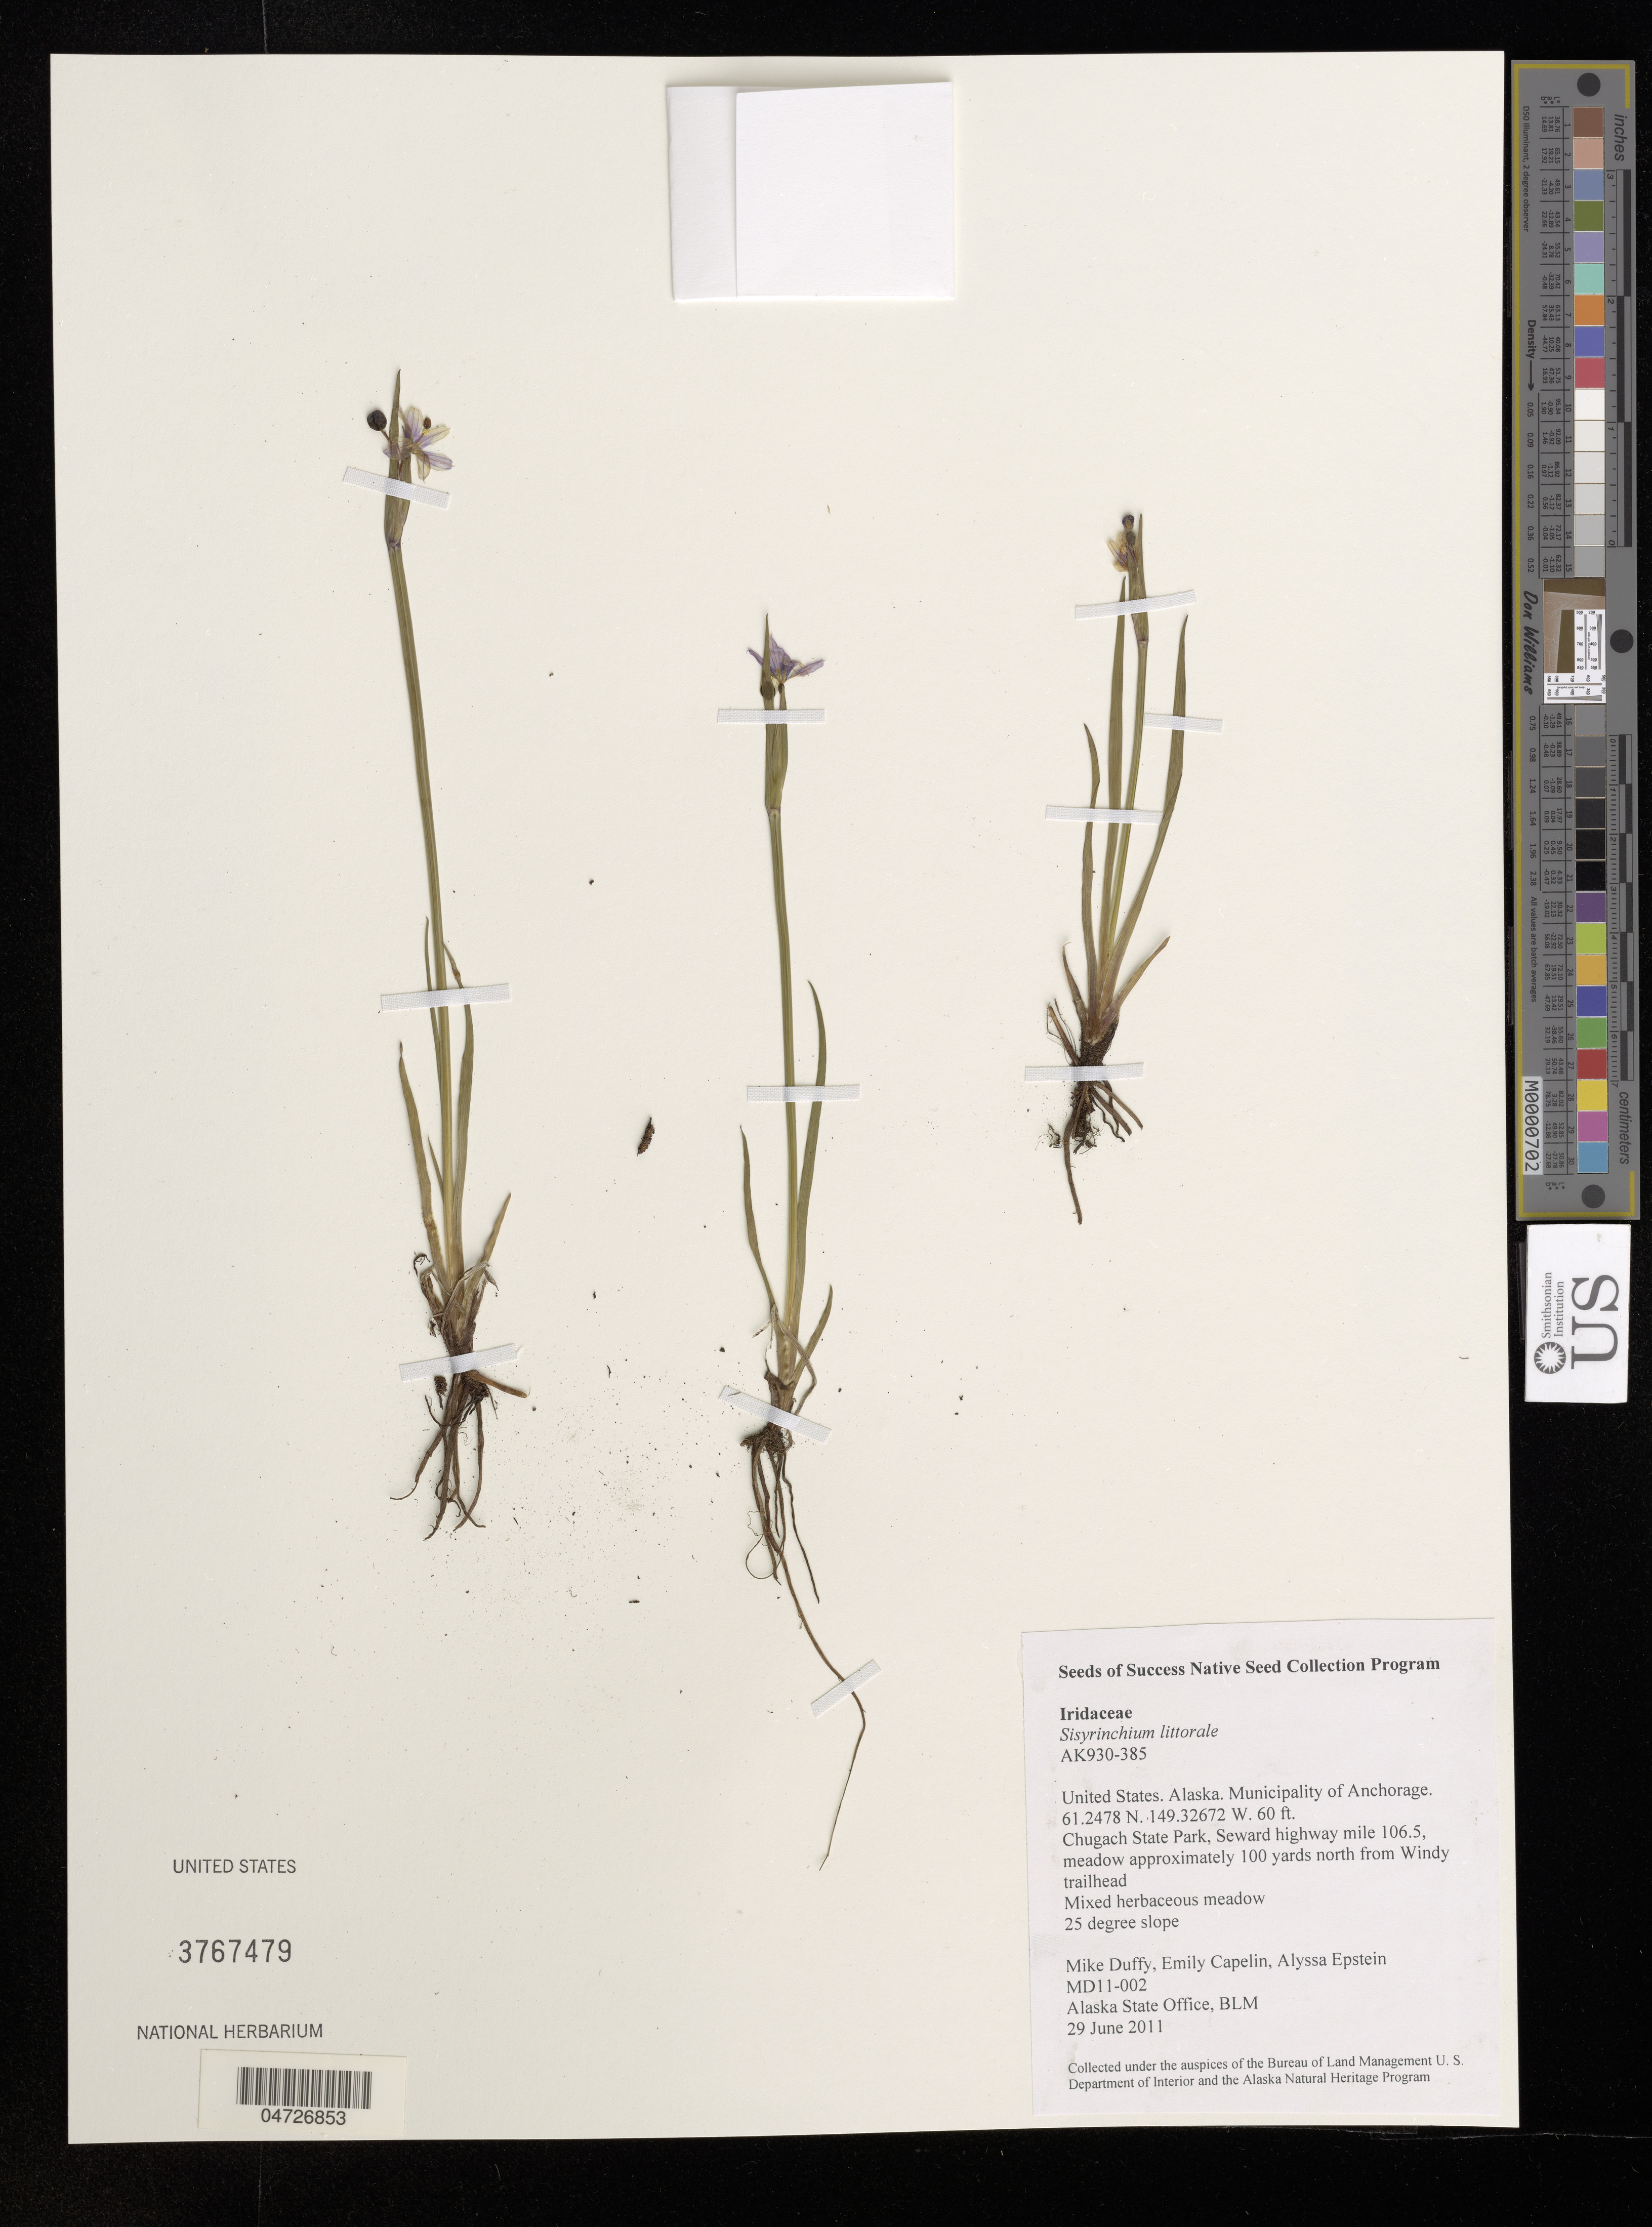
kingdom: Plantae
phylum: Tracheophyta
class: Liliopsida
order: Asparagales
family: Iridaceae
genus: Sisyrinchium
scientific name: Sisyrinchium littorale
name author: Greene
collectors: M. Duffy, E. Capelin & A. Epstein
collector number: MD11-002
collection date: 2011-06-29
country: United States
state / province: Alaska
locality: Municipality of Anchorage. Chugach State Park, Seward highway mile 106.5, meadow approximately 100 yards north from Windy trailhead.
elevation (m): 18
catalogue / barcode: US 3767479